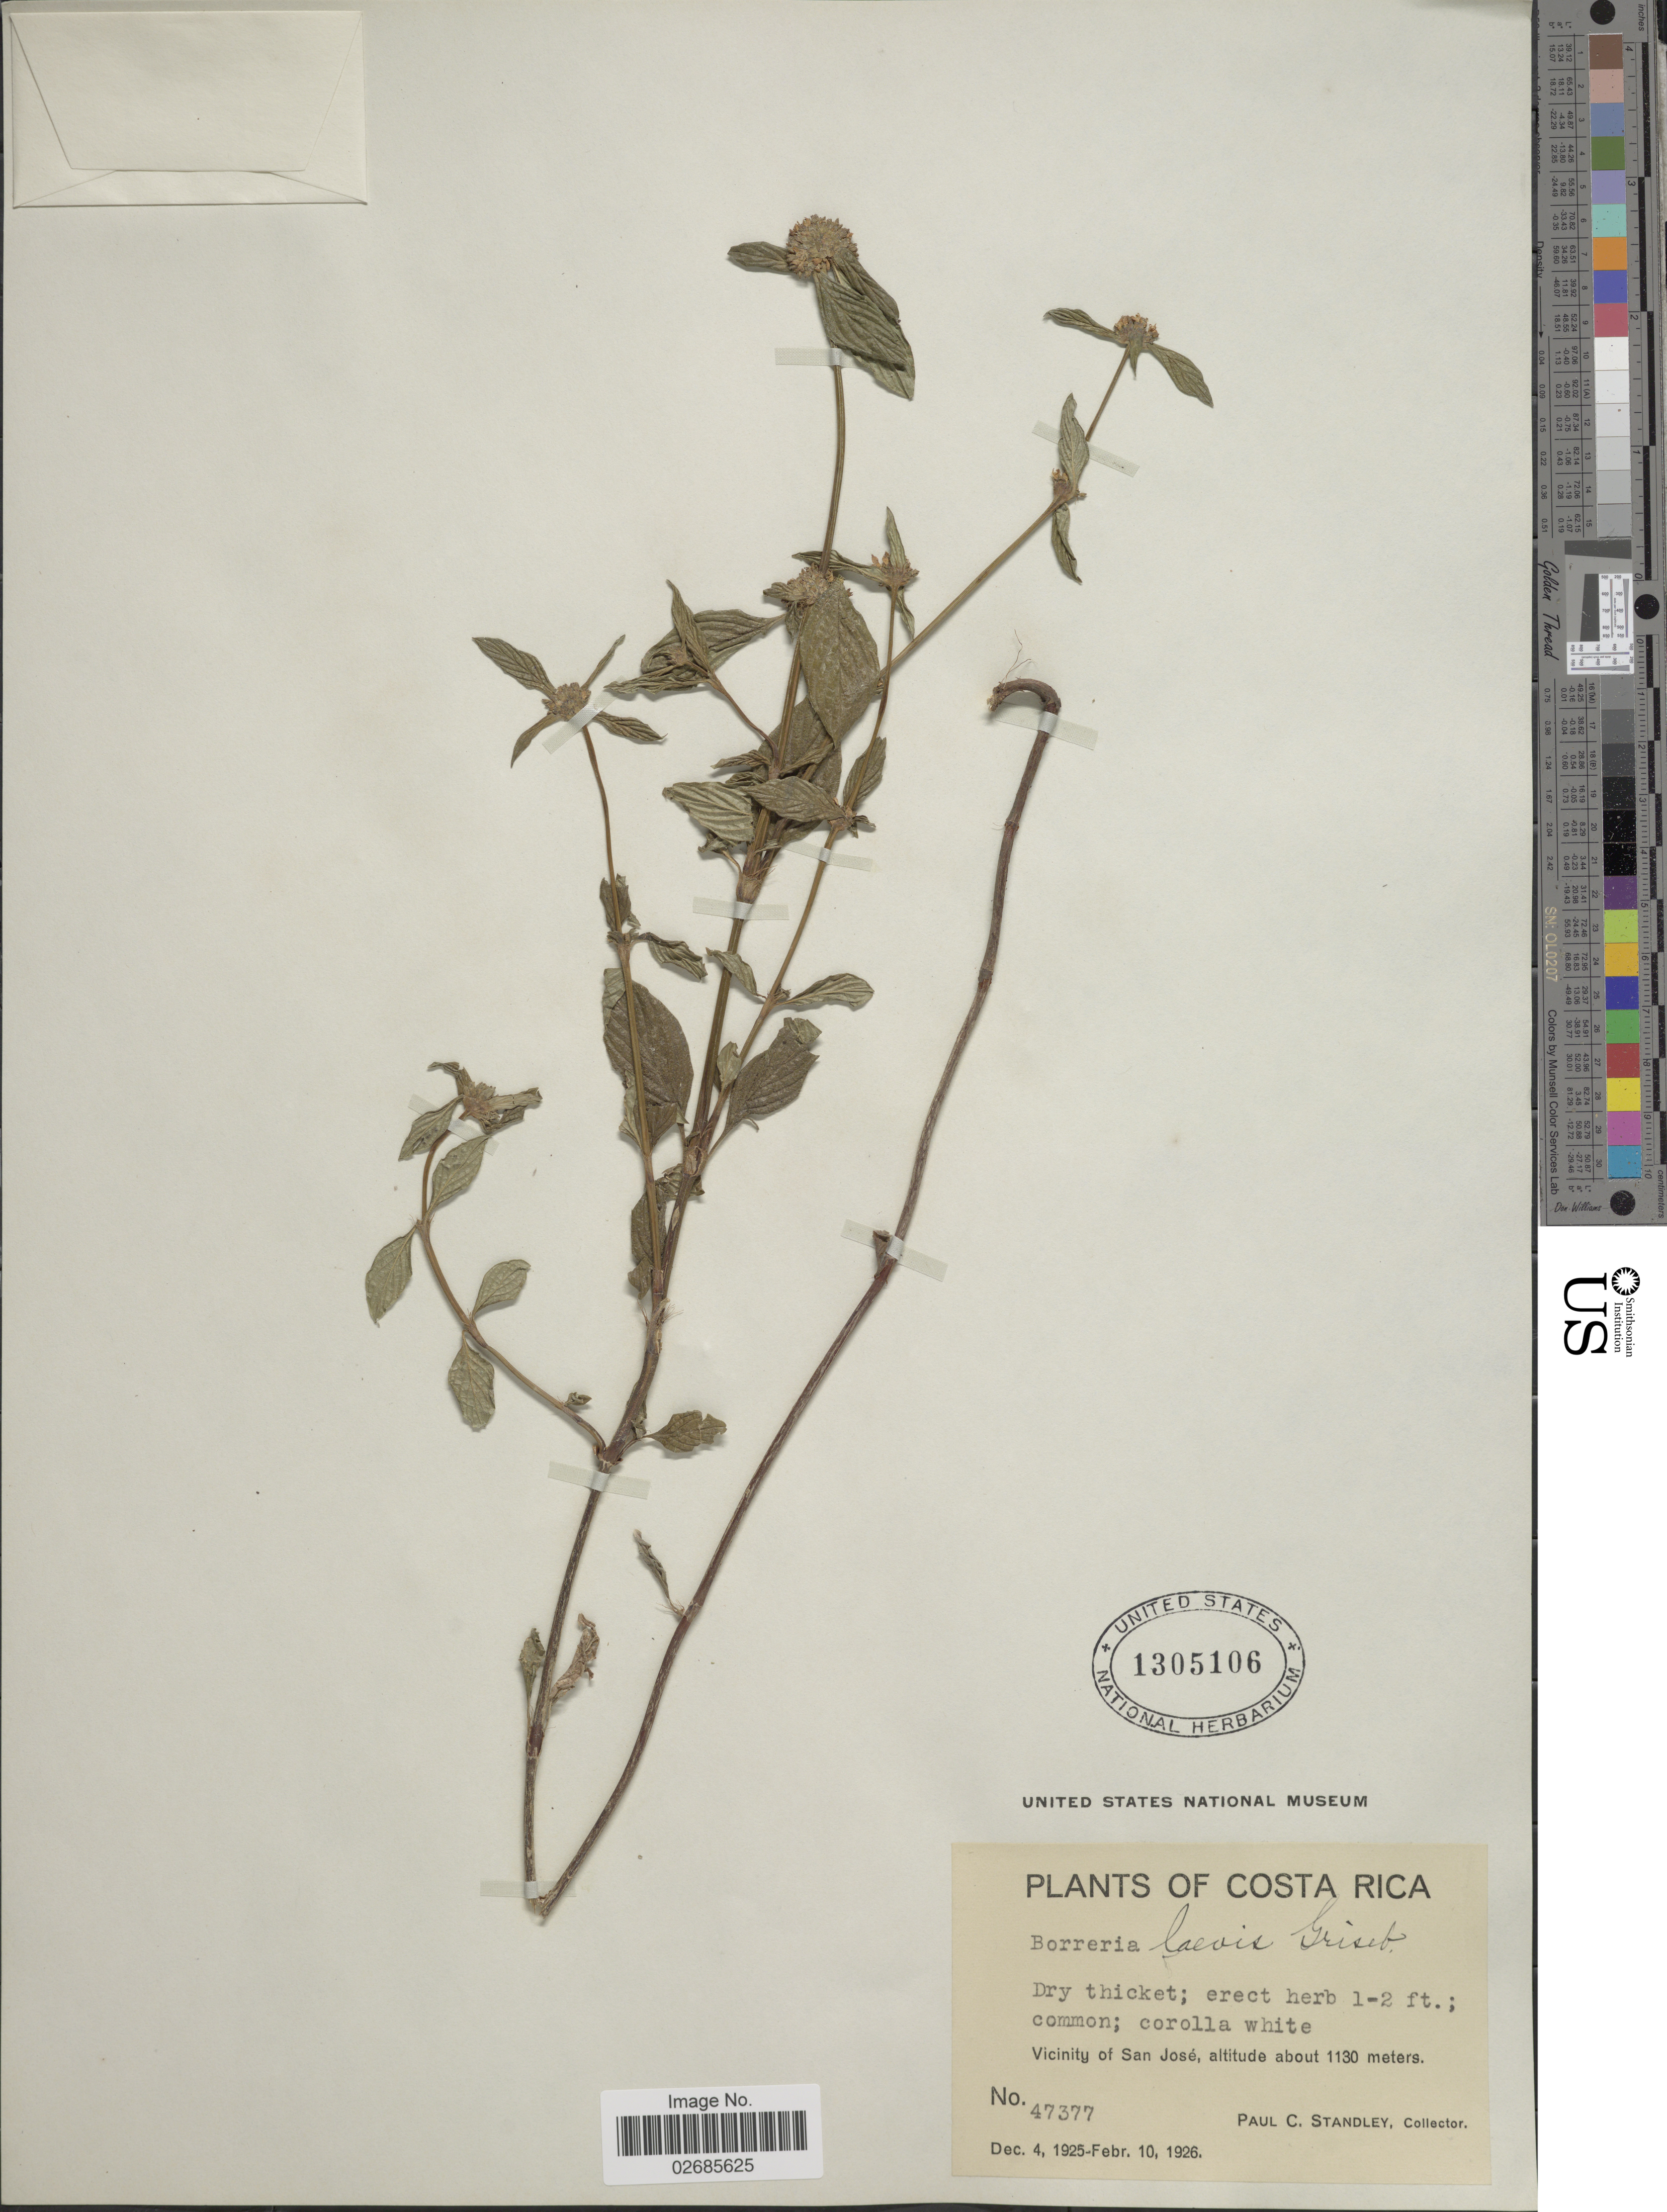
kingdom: Plantae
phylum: Tracheophyta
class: Magnoliopsida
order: Gentianales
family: Rubiaceae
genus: Borreria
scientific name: Borreria latifolia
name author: (Aubl.) K. Schum.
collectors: P. C. Standley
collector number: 47377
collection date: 1925-12-04/1926-02-10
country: Costa Rica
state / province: San José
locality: Dry thicket; Vicinity of San José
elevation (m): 1130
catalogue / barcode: US 1305106